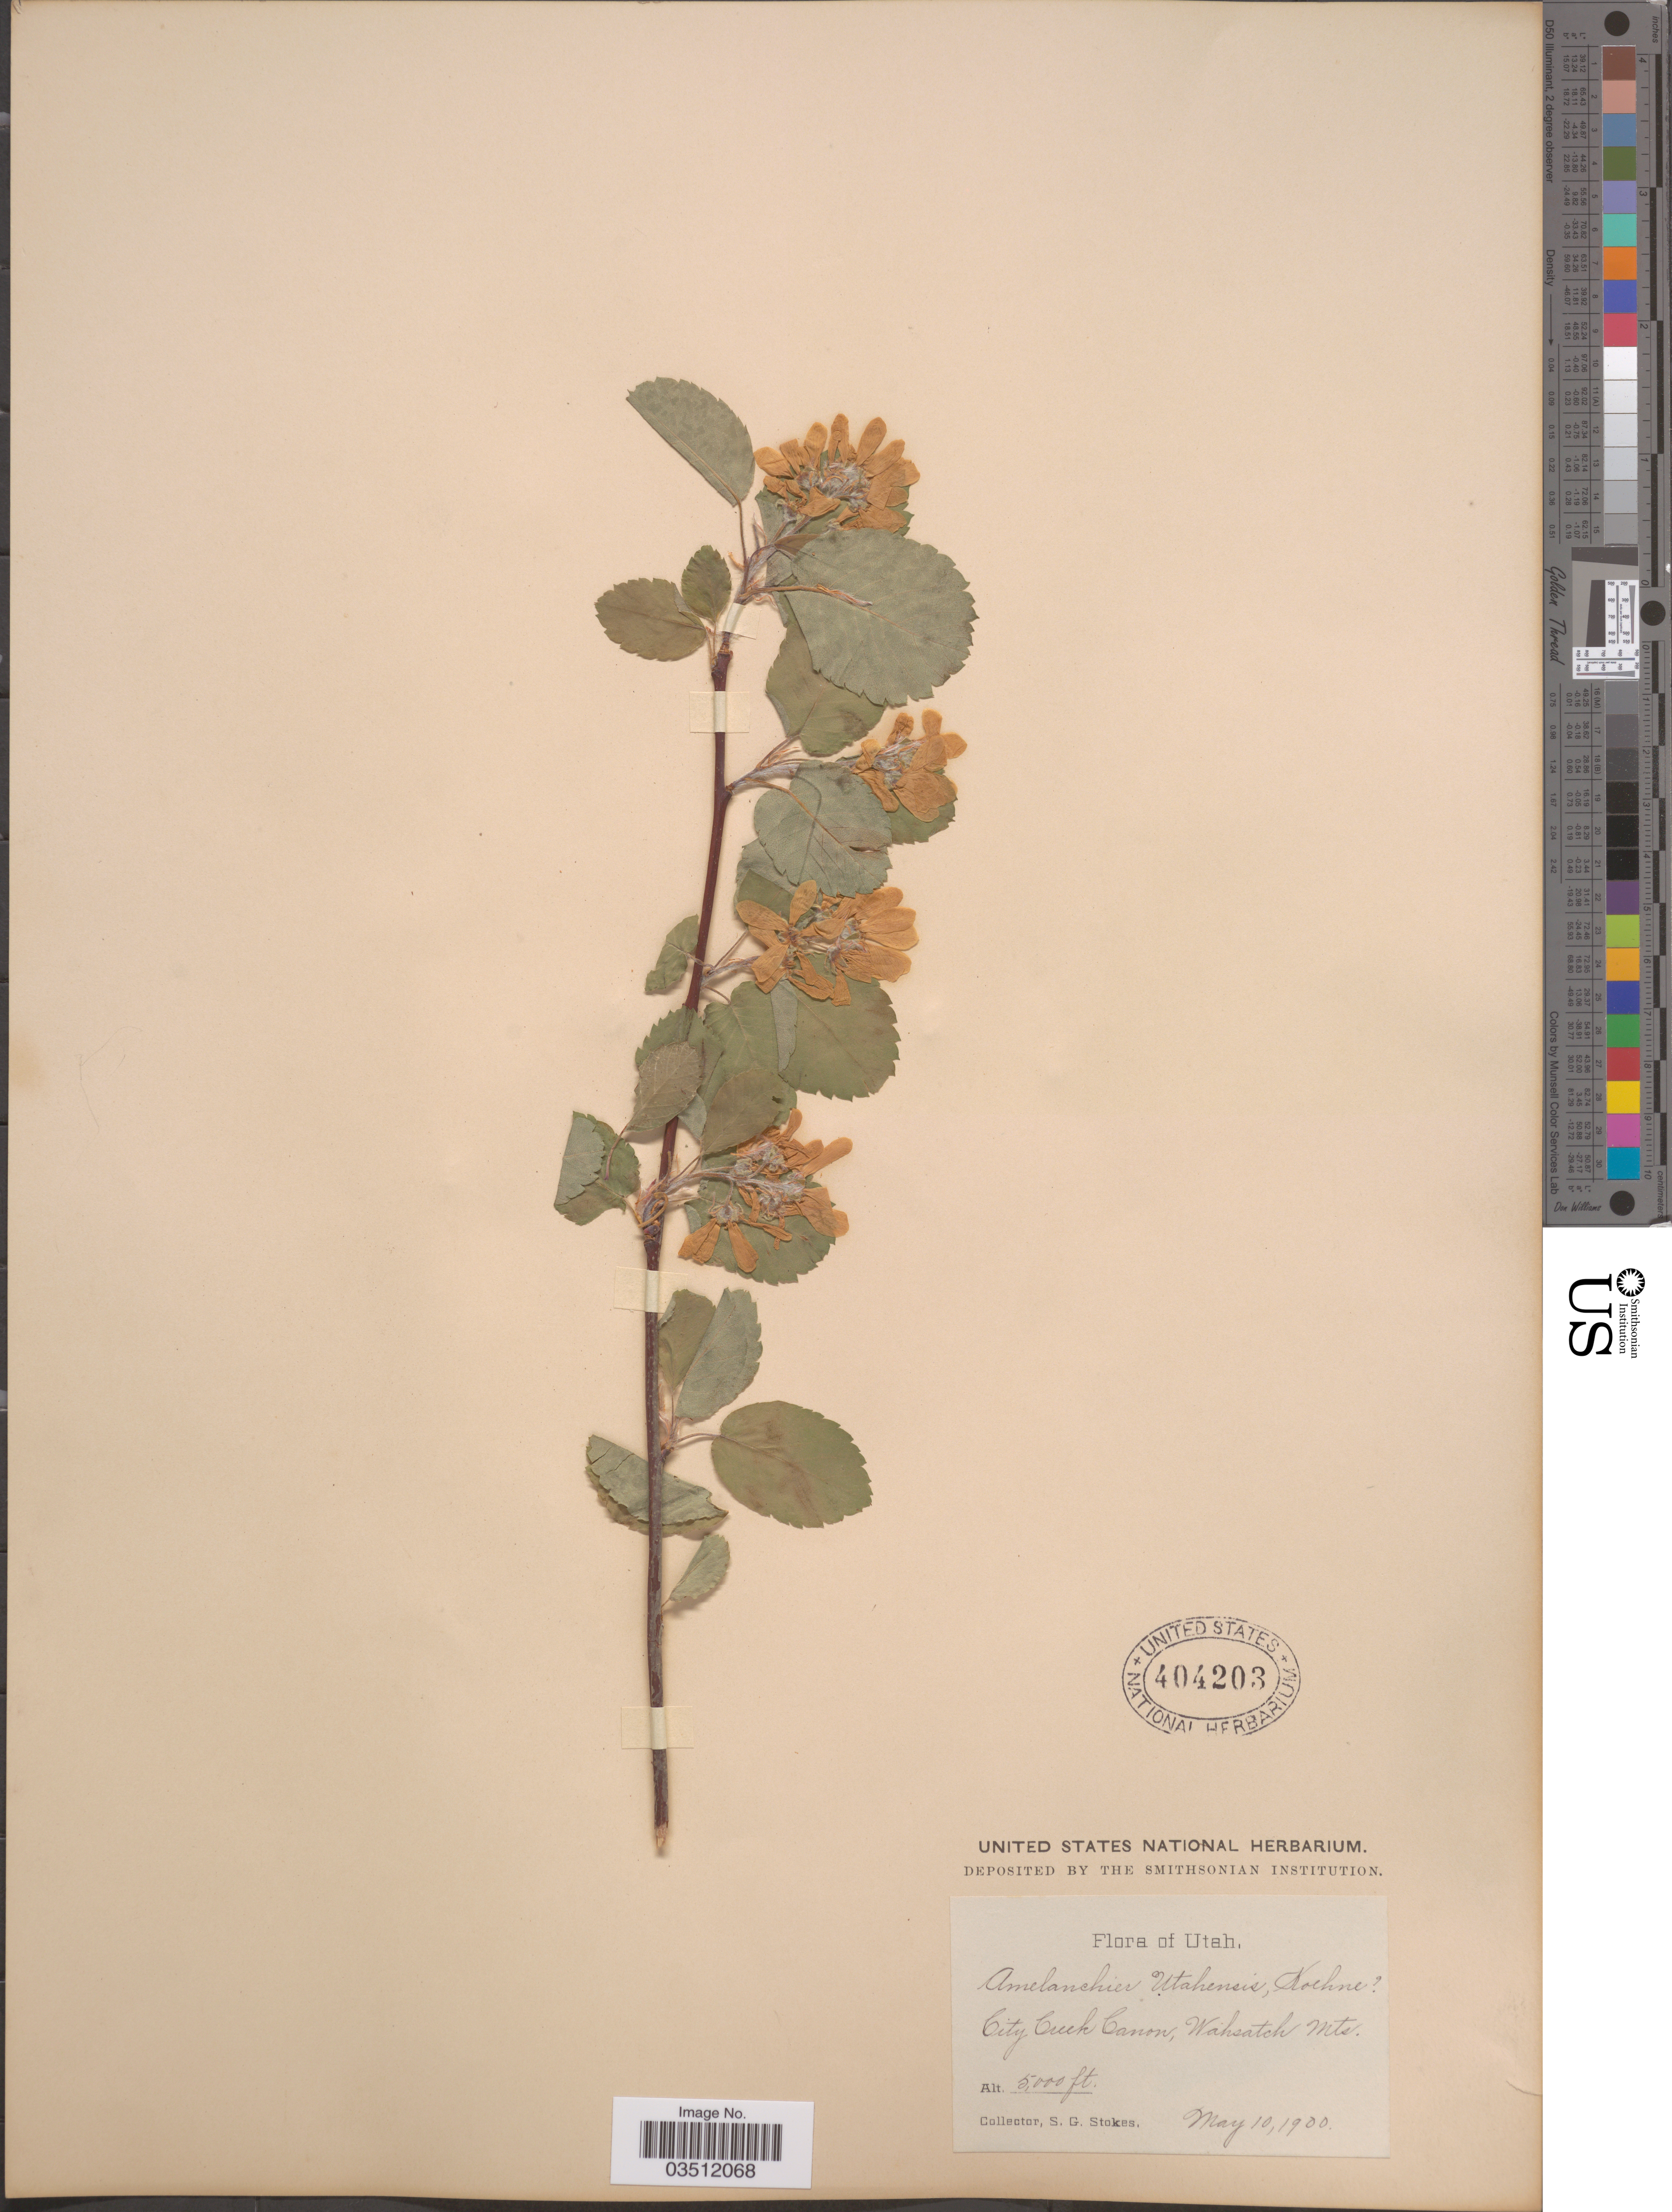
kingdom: Plantae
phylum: Tracheophyta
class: Magnoliopsida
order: Rosales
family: Rosaceae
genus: Amelanchier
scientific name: Amelanchier elliptica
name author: A. Nelson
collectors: S. G. Stokes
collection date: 1900-05-10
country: United States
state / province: Utah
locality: City Creek Canon, Wahsatch Mts.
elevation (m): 1524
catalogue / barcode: US 404203